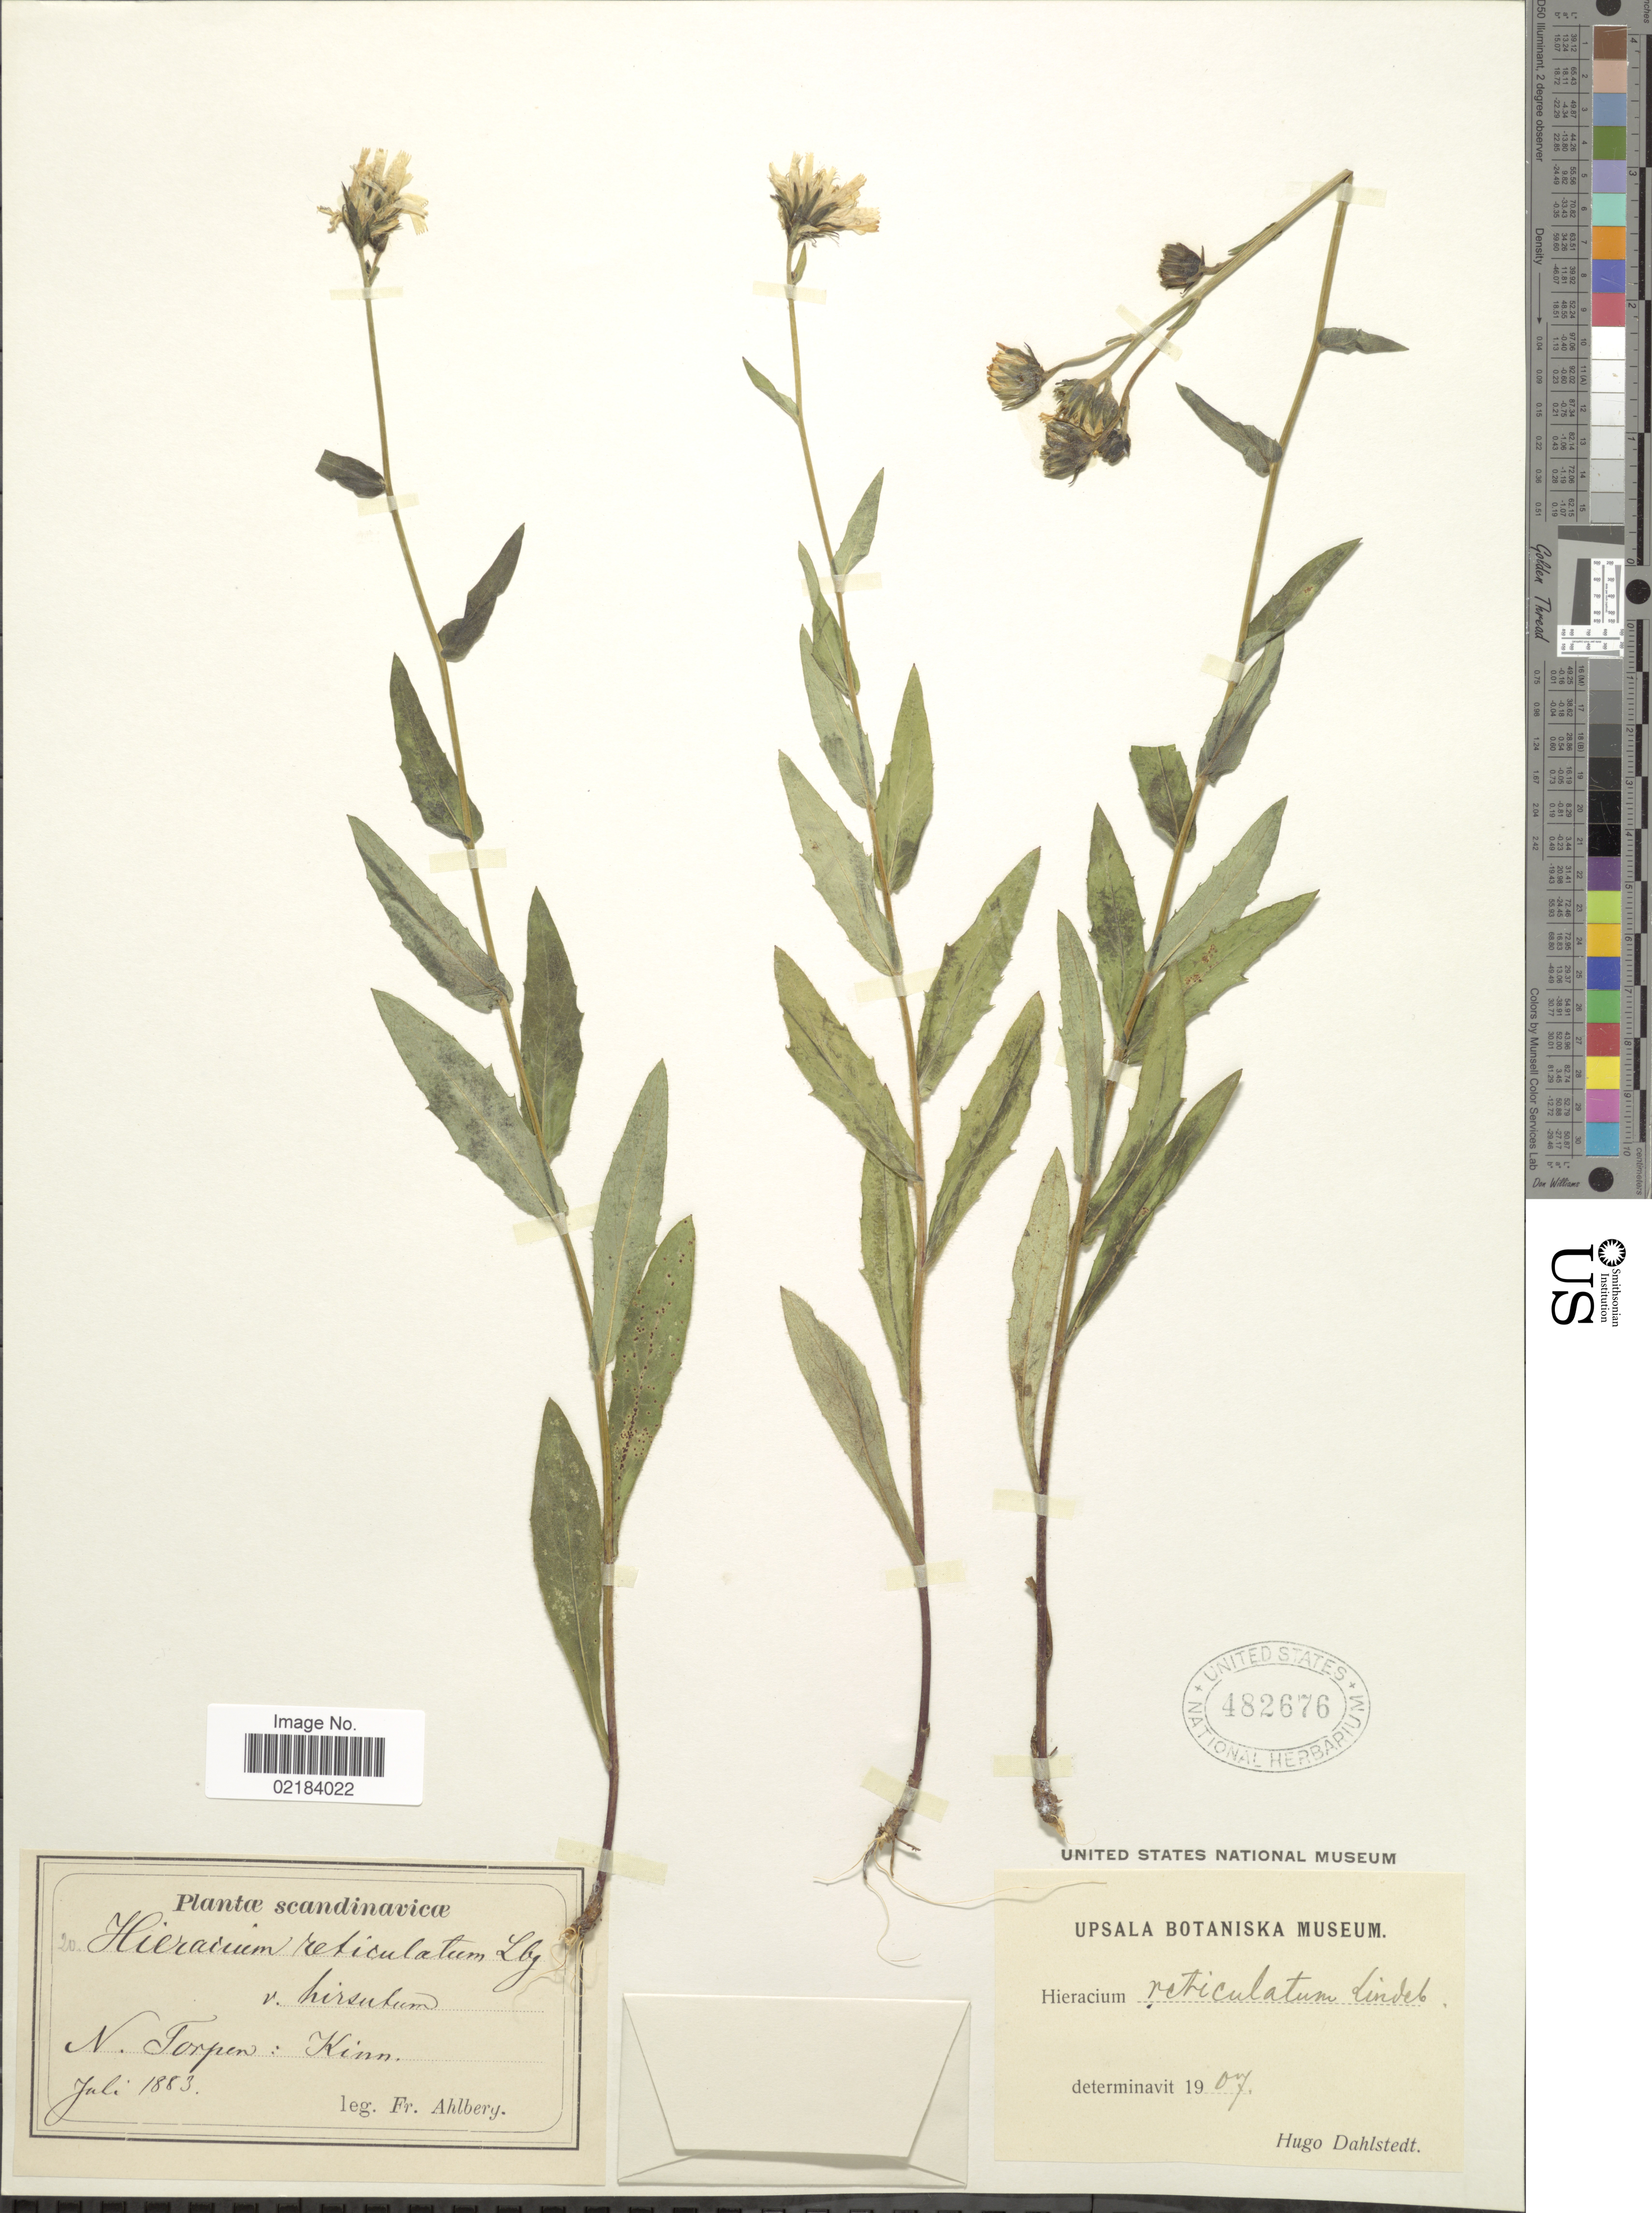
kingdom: Plantae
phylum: Tracheophyta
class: Magnoliopsida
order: Asterales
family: Asteraceae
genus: Hieracium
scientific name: Hieracium reticulatum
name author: Lindeb.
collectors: F. Ahlberg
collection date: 1883-07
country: Norway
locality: Scandinavicae. N. Torpen: Kinn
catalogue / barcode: US 482676